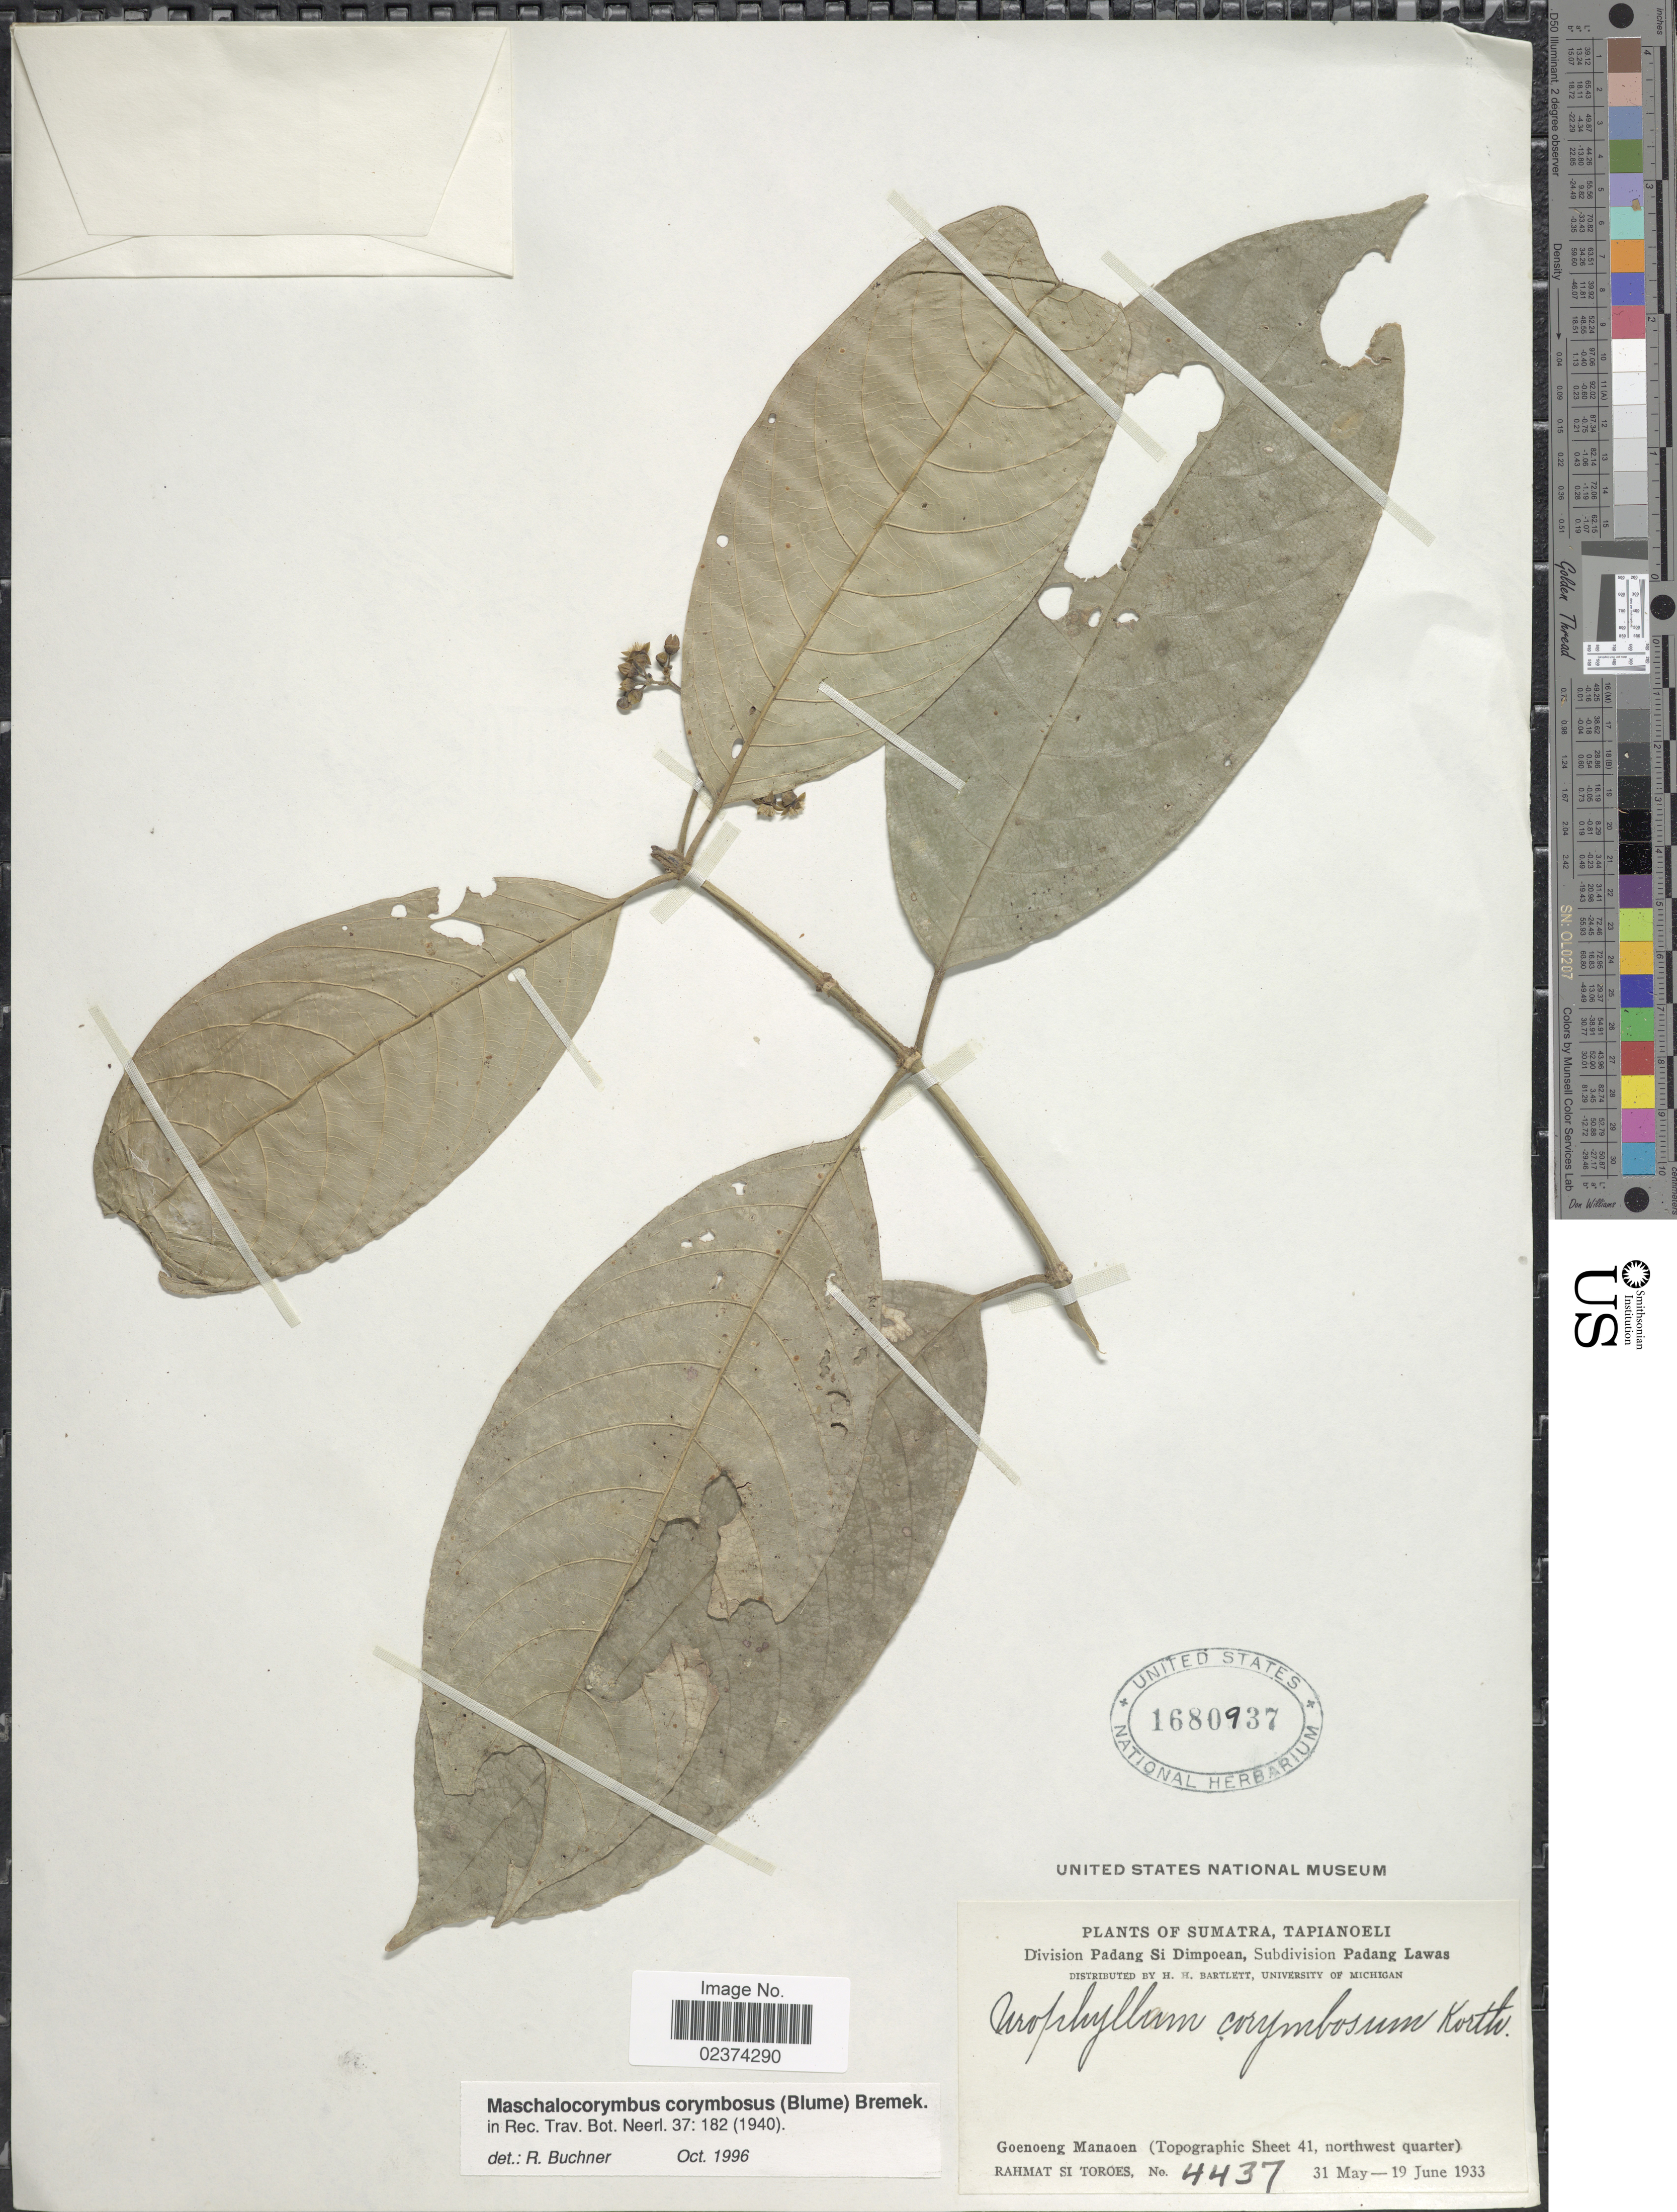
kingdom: Plantae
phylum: Tracheophyta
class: Magnoliopsida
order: Gentianales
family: Rubiaceae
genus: Maschalocorymbus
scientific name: Maschalocorymbus corymbosus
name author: (Blume) Bremek.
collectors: Rahmat Si Boeea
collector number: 4437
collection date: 1933-05-31/1933-06-19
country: Indonesia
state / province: Sumatra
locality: Sumatra, Tapianoeli. Division Padang Si Dimpoean, Subdivision Padang Lawas. Goenoeng Manaoen (Topographic Sheet 41, northwest quarter)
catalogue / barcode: US 1680937